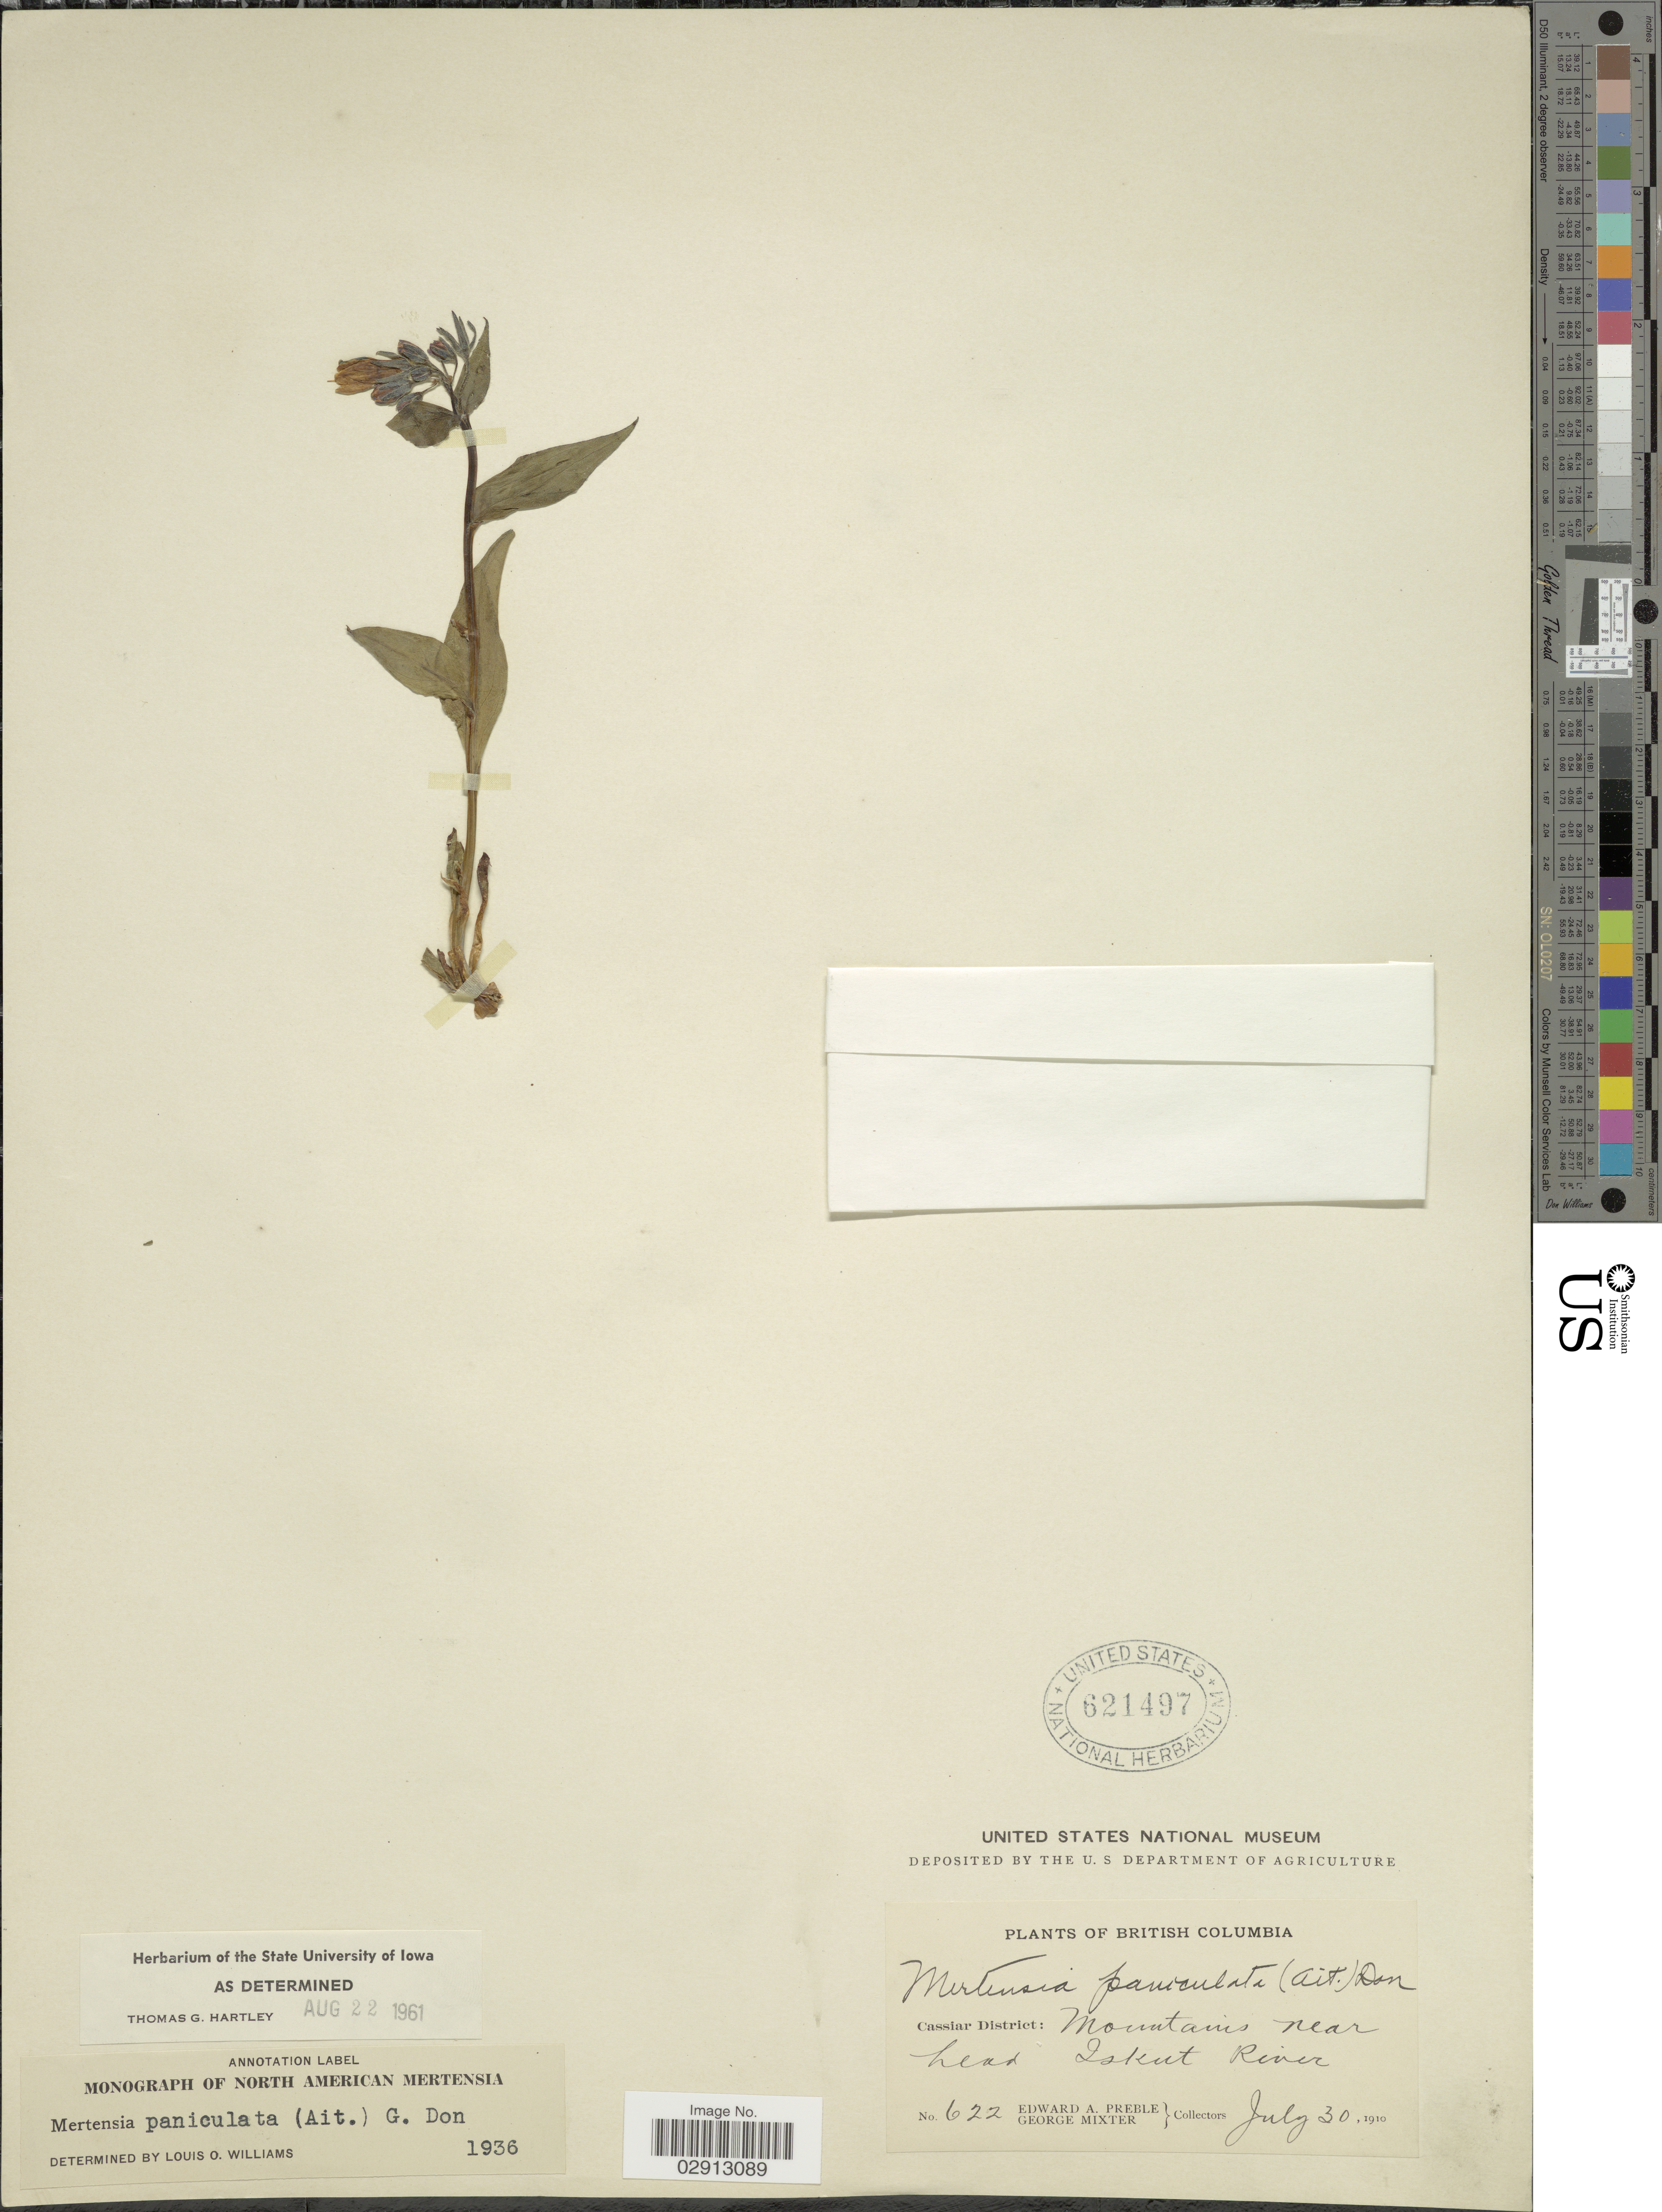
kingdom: Plantae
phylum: Tracheophyta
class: Magnoliopsida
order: Boraginales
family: Boraginaceae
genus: Mertensia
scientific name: Mertensia paniculata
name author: (Aiton) G. Don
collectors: E. Preble & G. Mixter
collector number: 622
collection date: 1910-07-30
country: Canada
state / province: British Columbia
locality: Cassiar District: Mountains near head Iskut River.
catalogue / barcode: US 621497